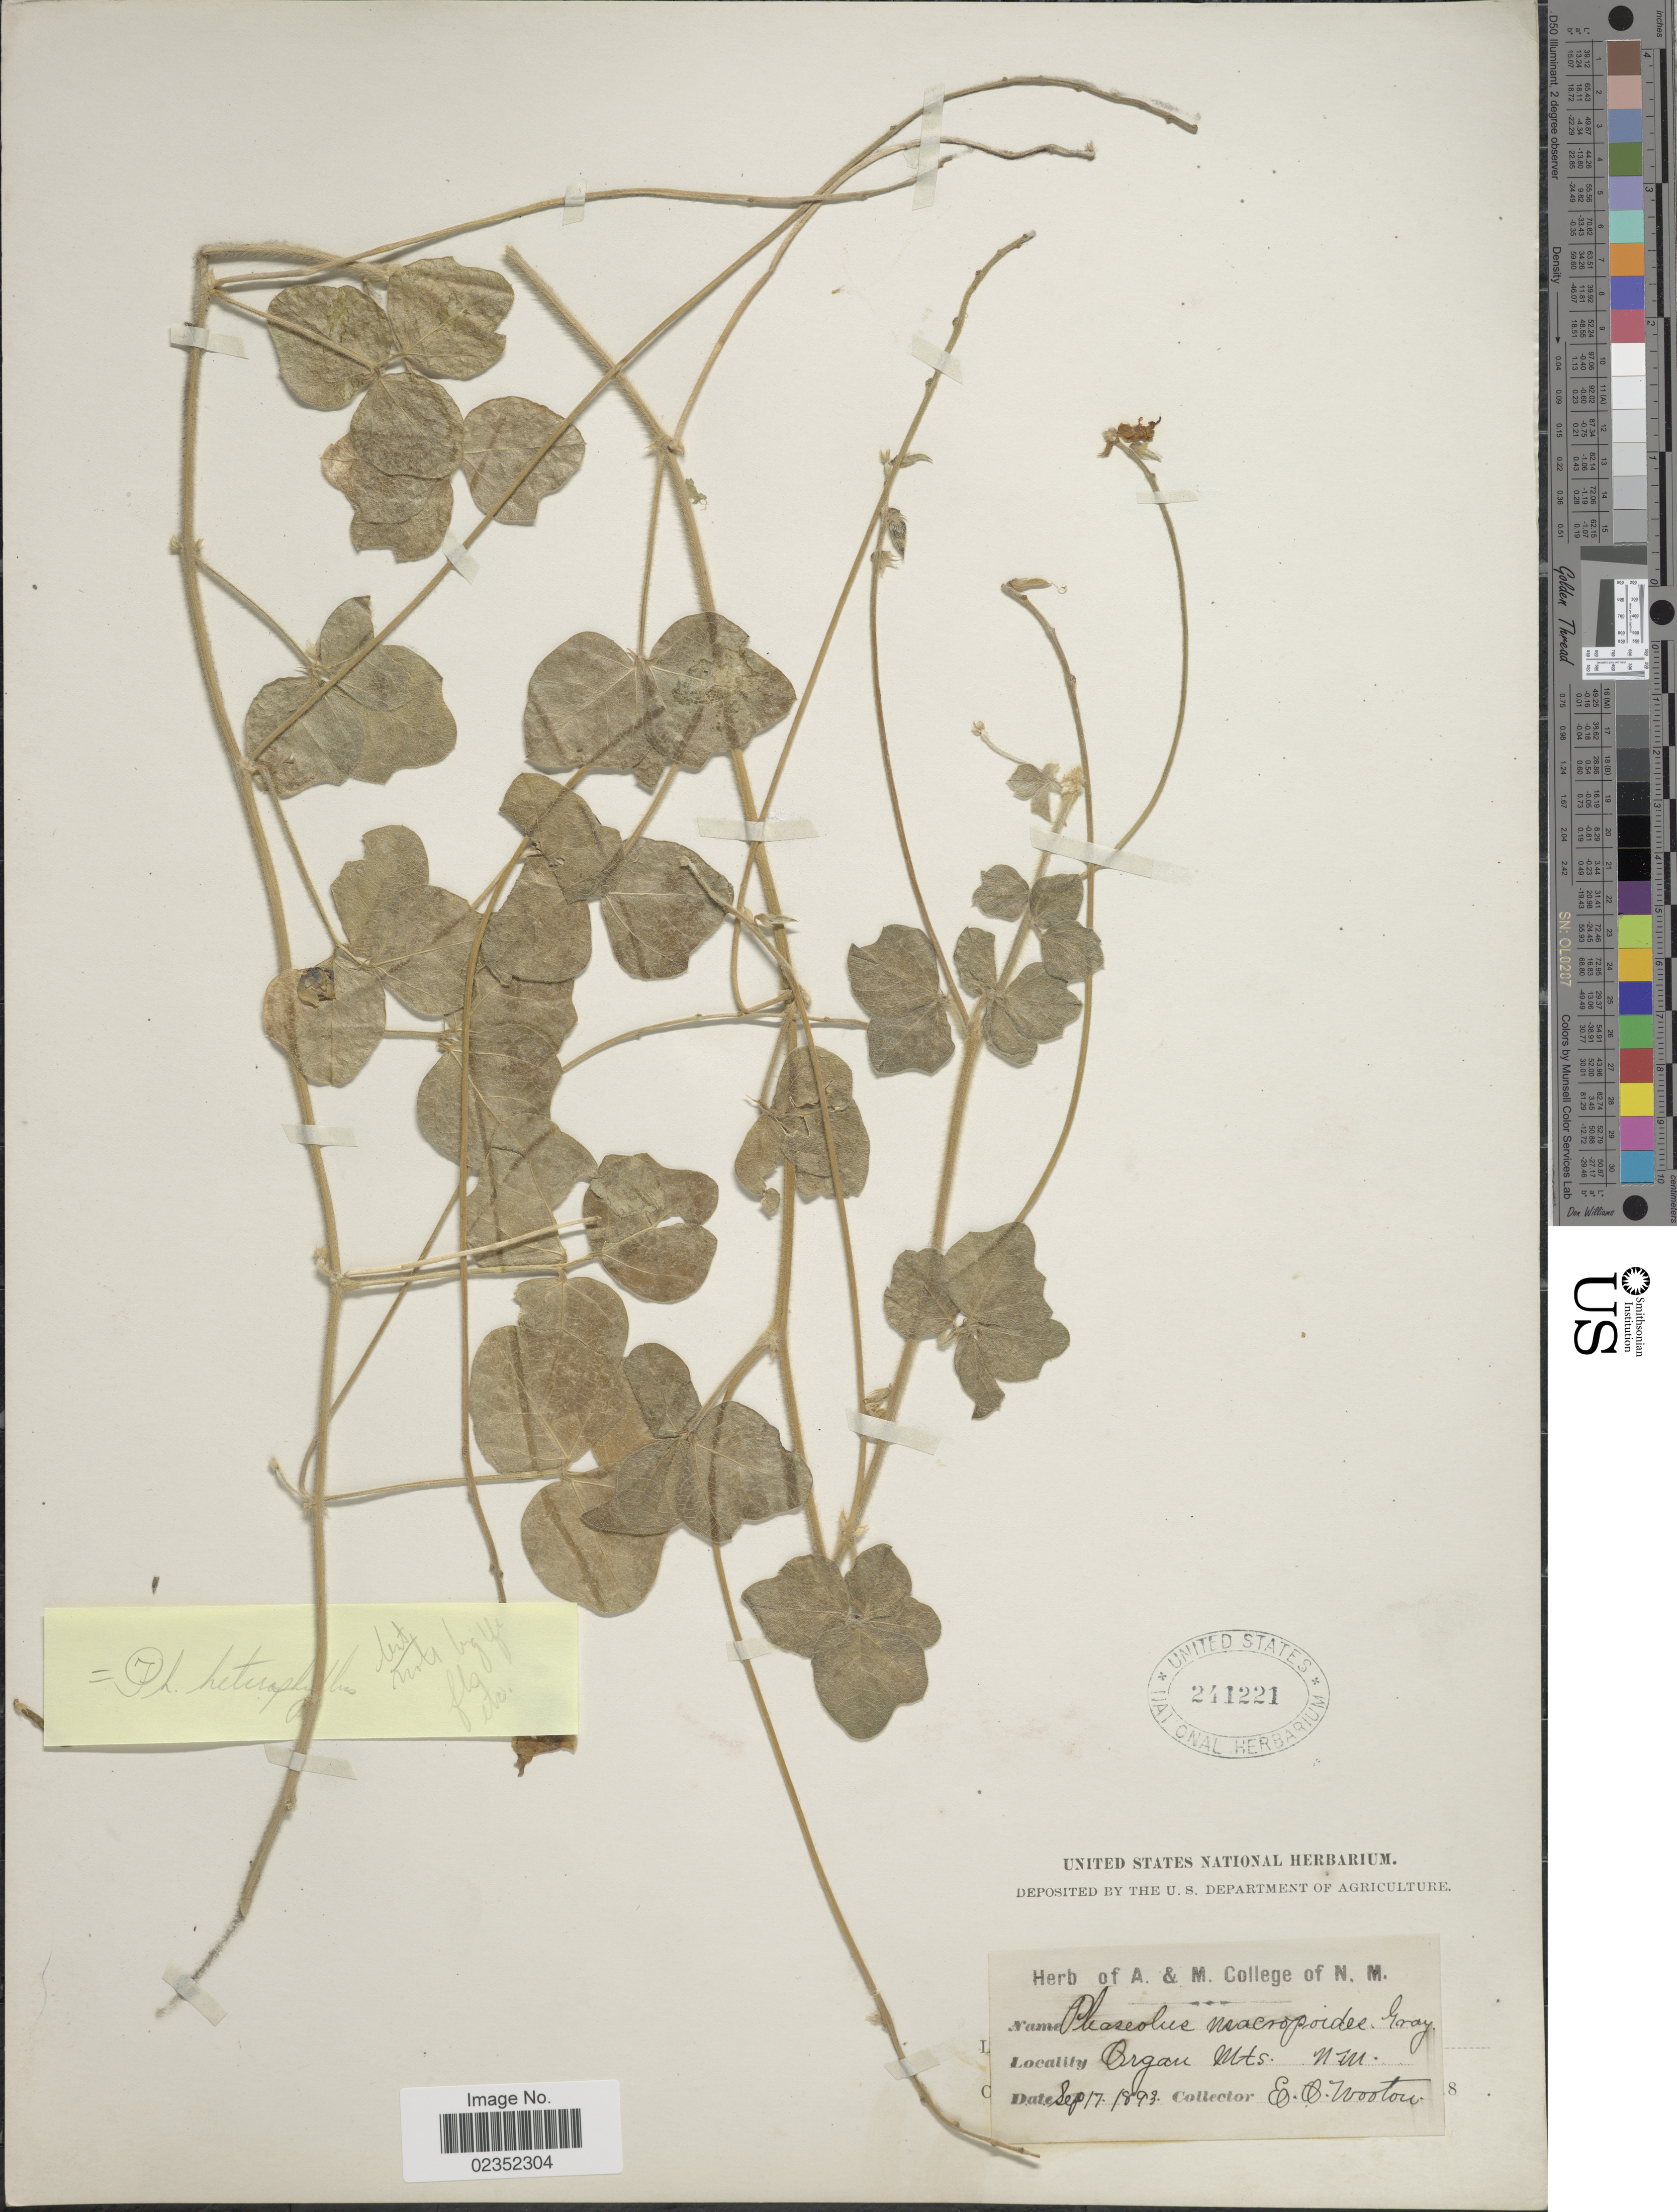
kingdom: Plantae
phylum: Tracheophyta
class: Magnoliopsida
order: Fabales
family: Fabaceae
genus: Macroptilium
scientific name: Macroptilium heterophyllum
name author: (Willd.) Maréchal & Baudet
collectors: E. O. Wooton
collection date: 1893-09-17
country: United States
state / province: New Mexico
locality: Organ Mts.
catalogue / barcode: US 241221